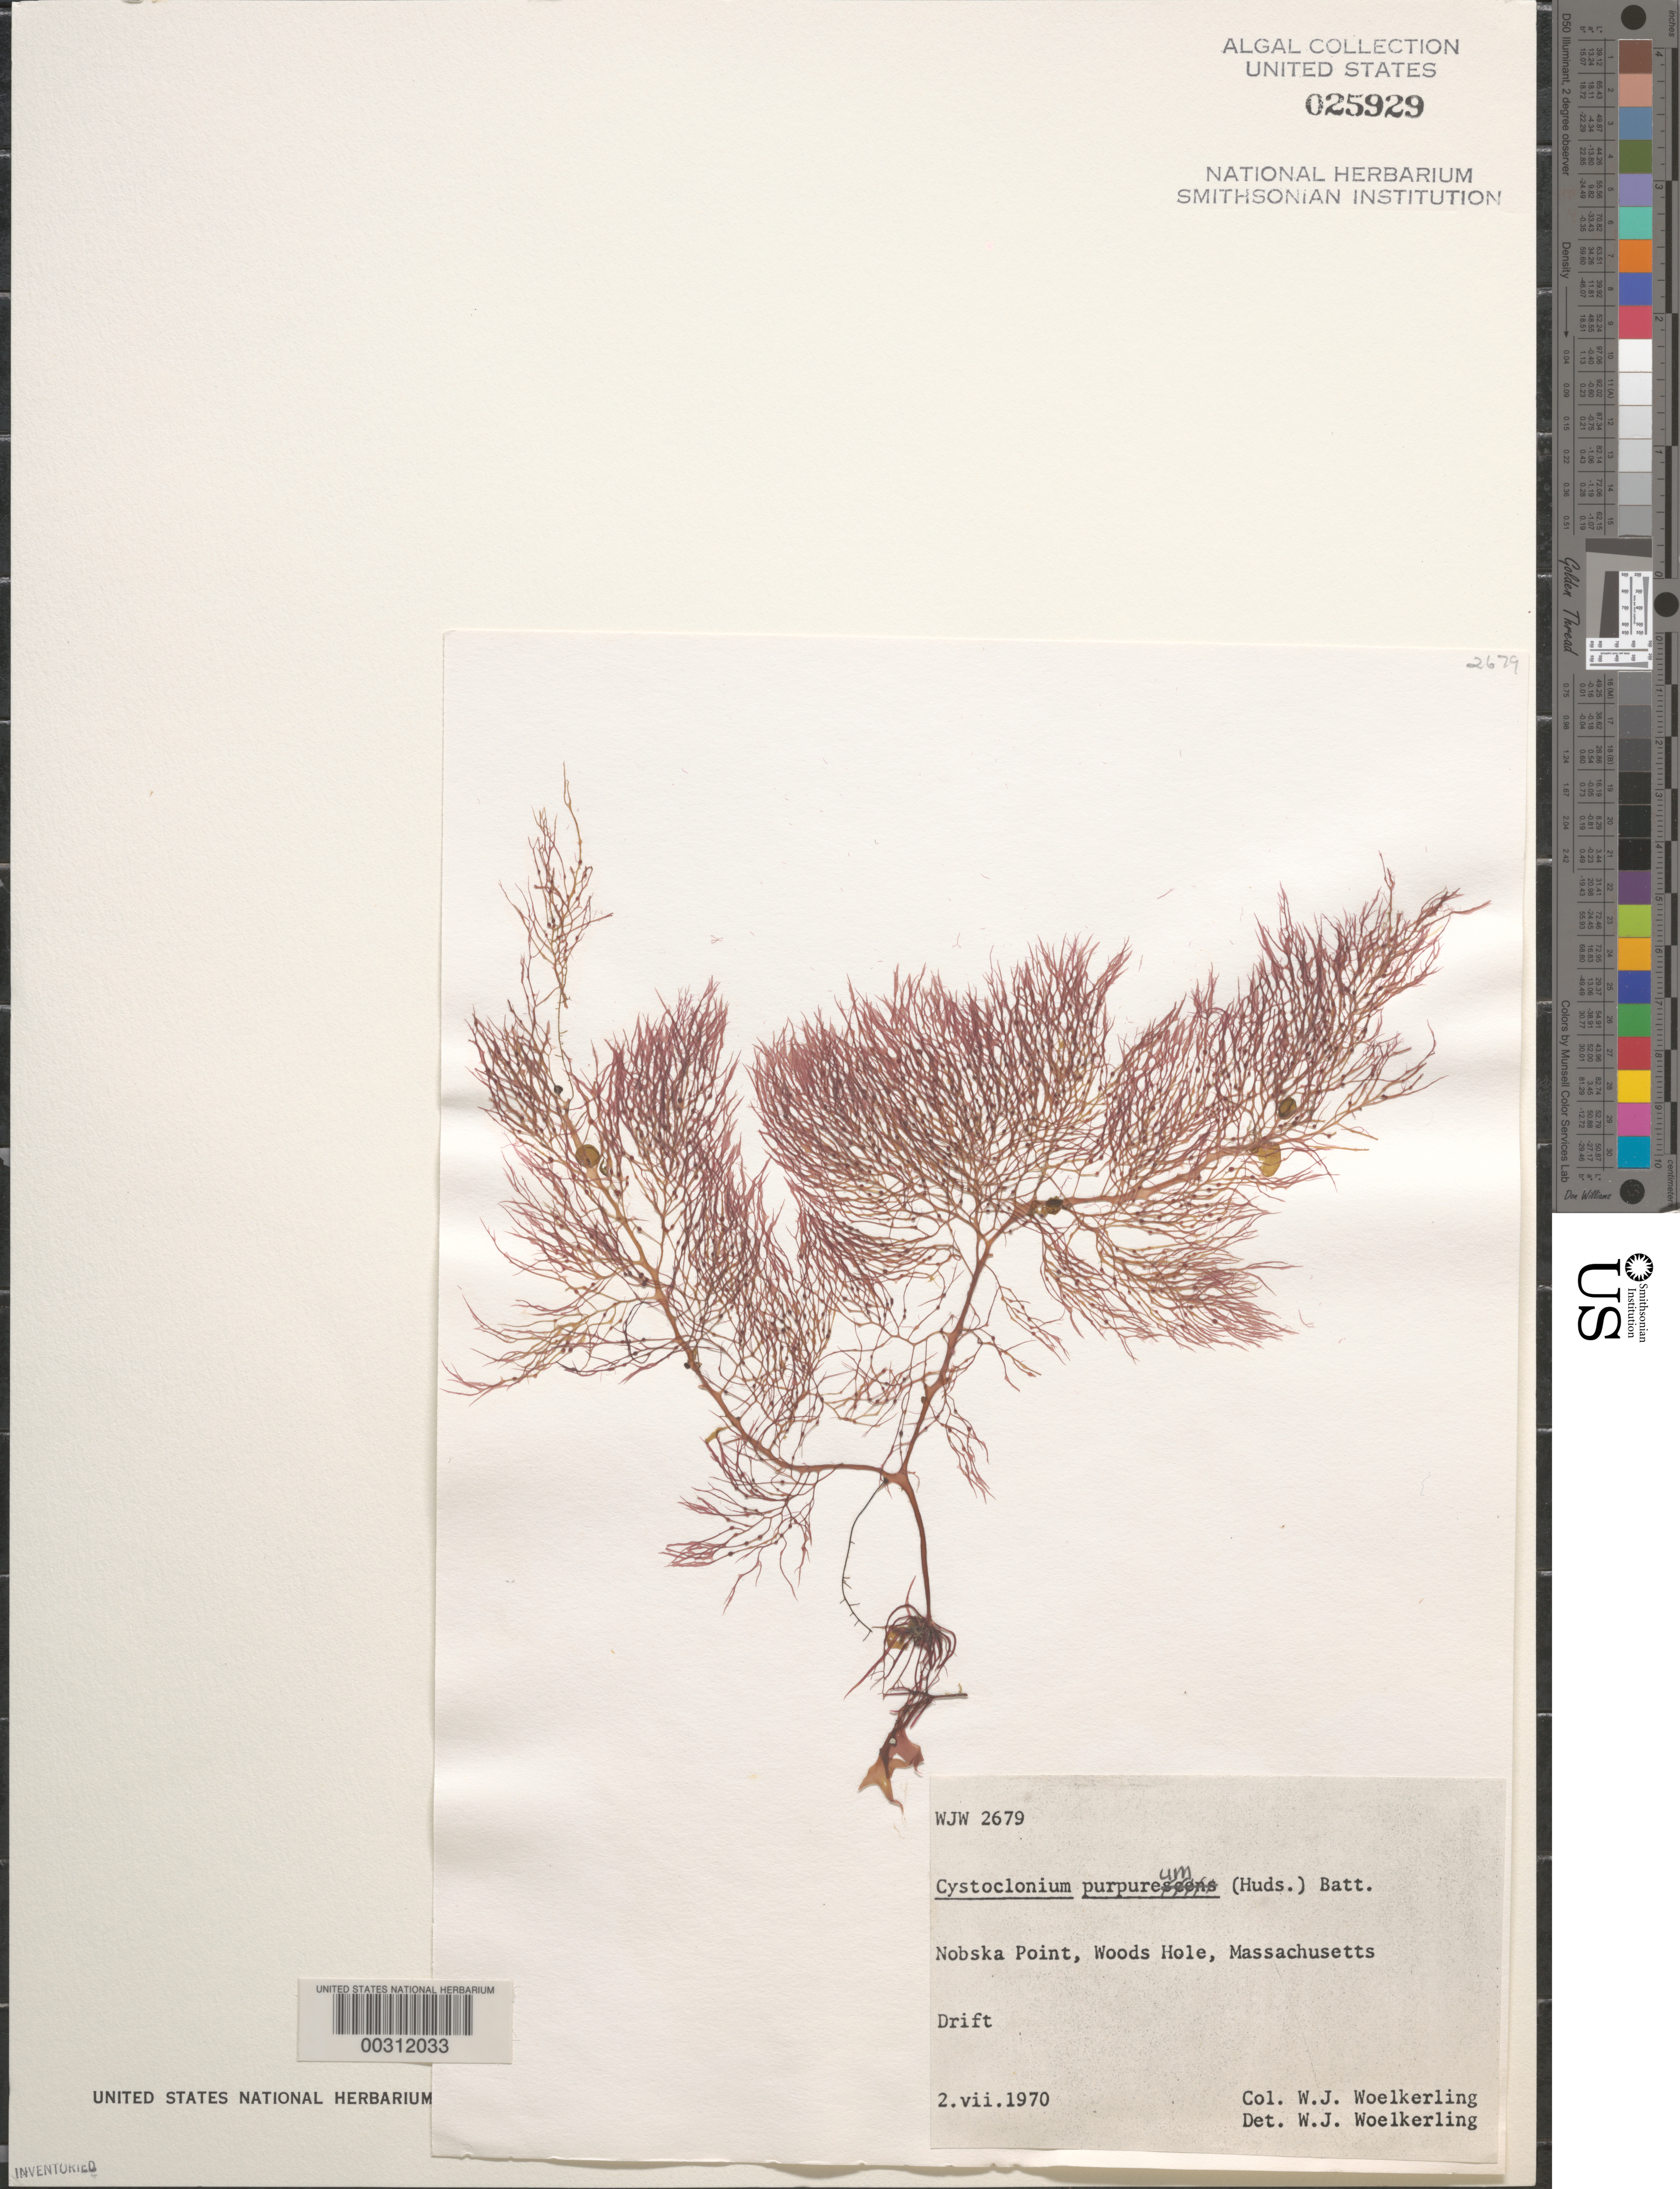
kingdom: Plantae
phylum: Rhodophyta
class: Florideophyceae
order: Gigartinales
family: Cystocloniaceae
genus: Cystoclonium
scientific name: Cystoclonium purpureum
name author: (Huds.) Batters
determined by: Woelkerling, W. J.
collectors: W. Woelkerling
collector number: WJW 2679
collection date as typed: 02 Jul 1970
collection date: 1970-07-02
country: United States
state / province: Massachusetts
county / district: Barnstable County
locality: Woods Hole, Nobska Point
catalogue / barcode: US 25929